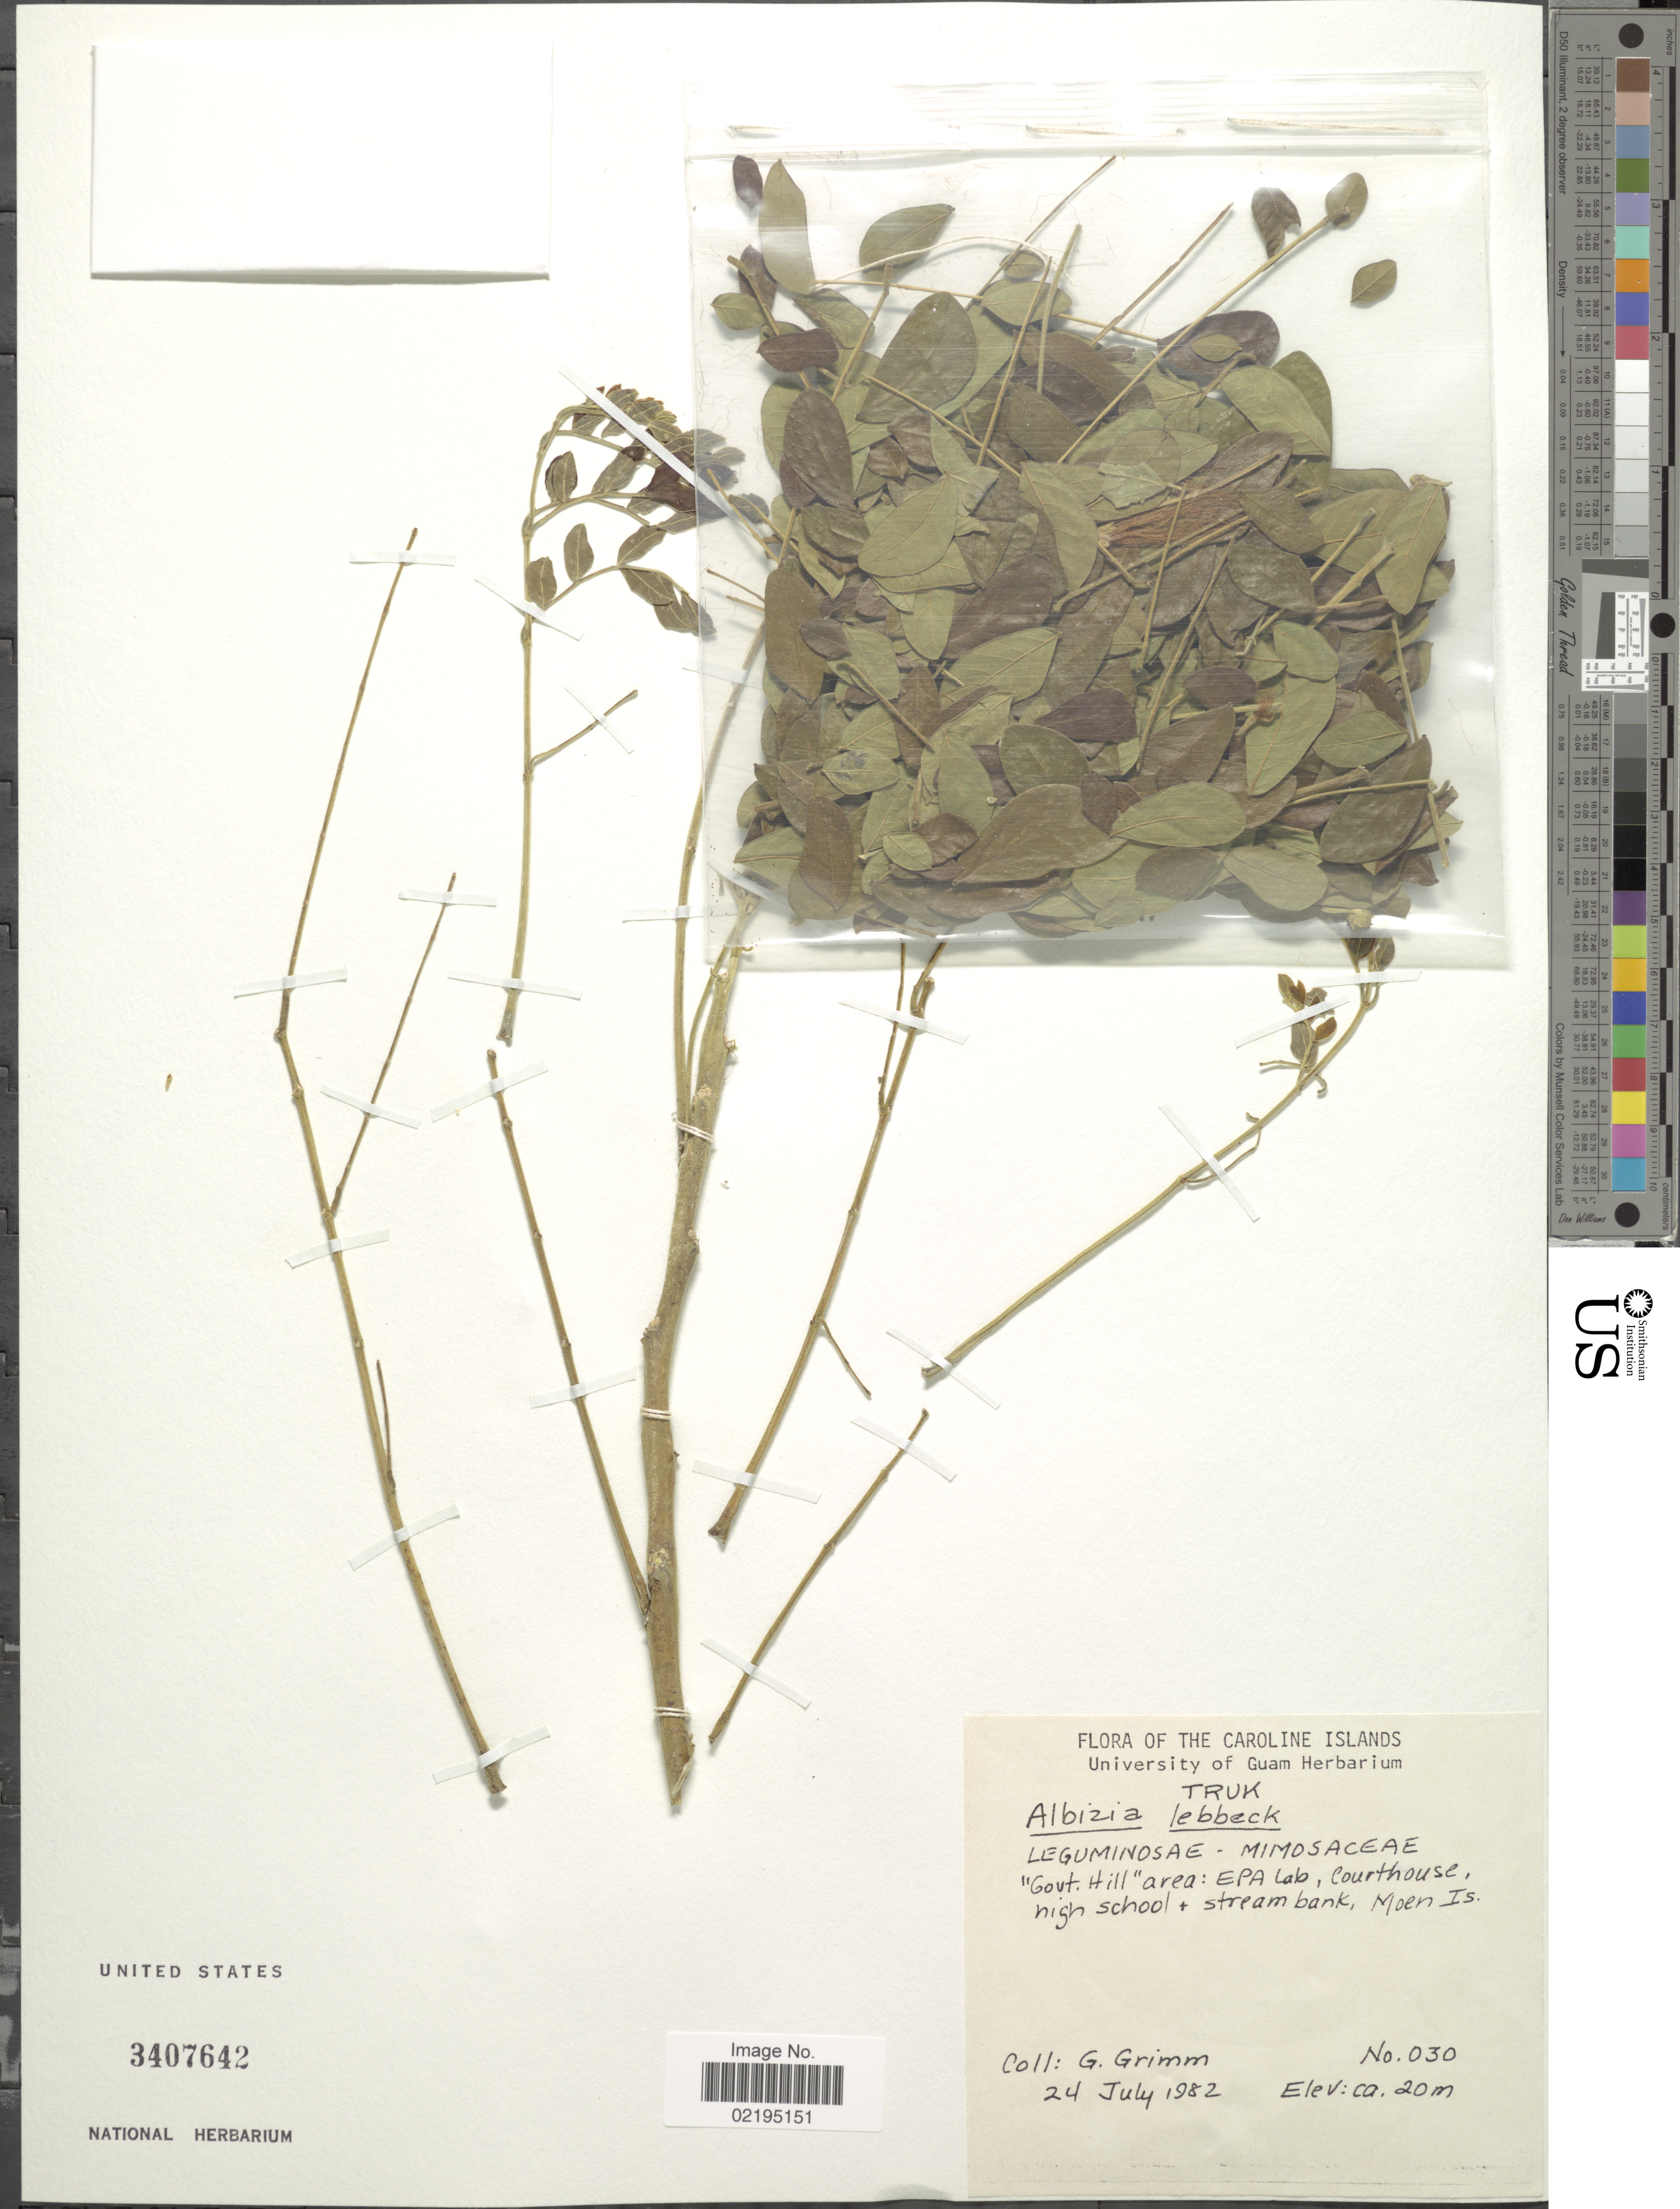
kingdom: Plantae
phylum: Tracheophyta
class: Magnoliopsida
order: Fabales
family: Fabaceae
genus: Albizia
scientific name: Albizia lebbeck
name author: (L.) Benth.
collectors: G. Grimm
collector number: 030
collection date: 1982-07-24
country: Micronesia, Federated States of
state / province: Truk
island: Moen [Wono]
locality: Truk, "Gout. Hill"area: EPA lab, Courthouse, high school + stream bank, Moen Is., Caroline Islands.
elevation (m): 20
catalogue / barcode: US 3407642